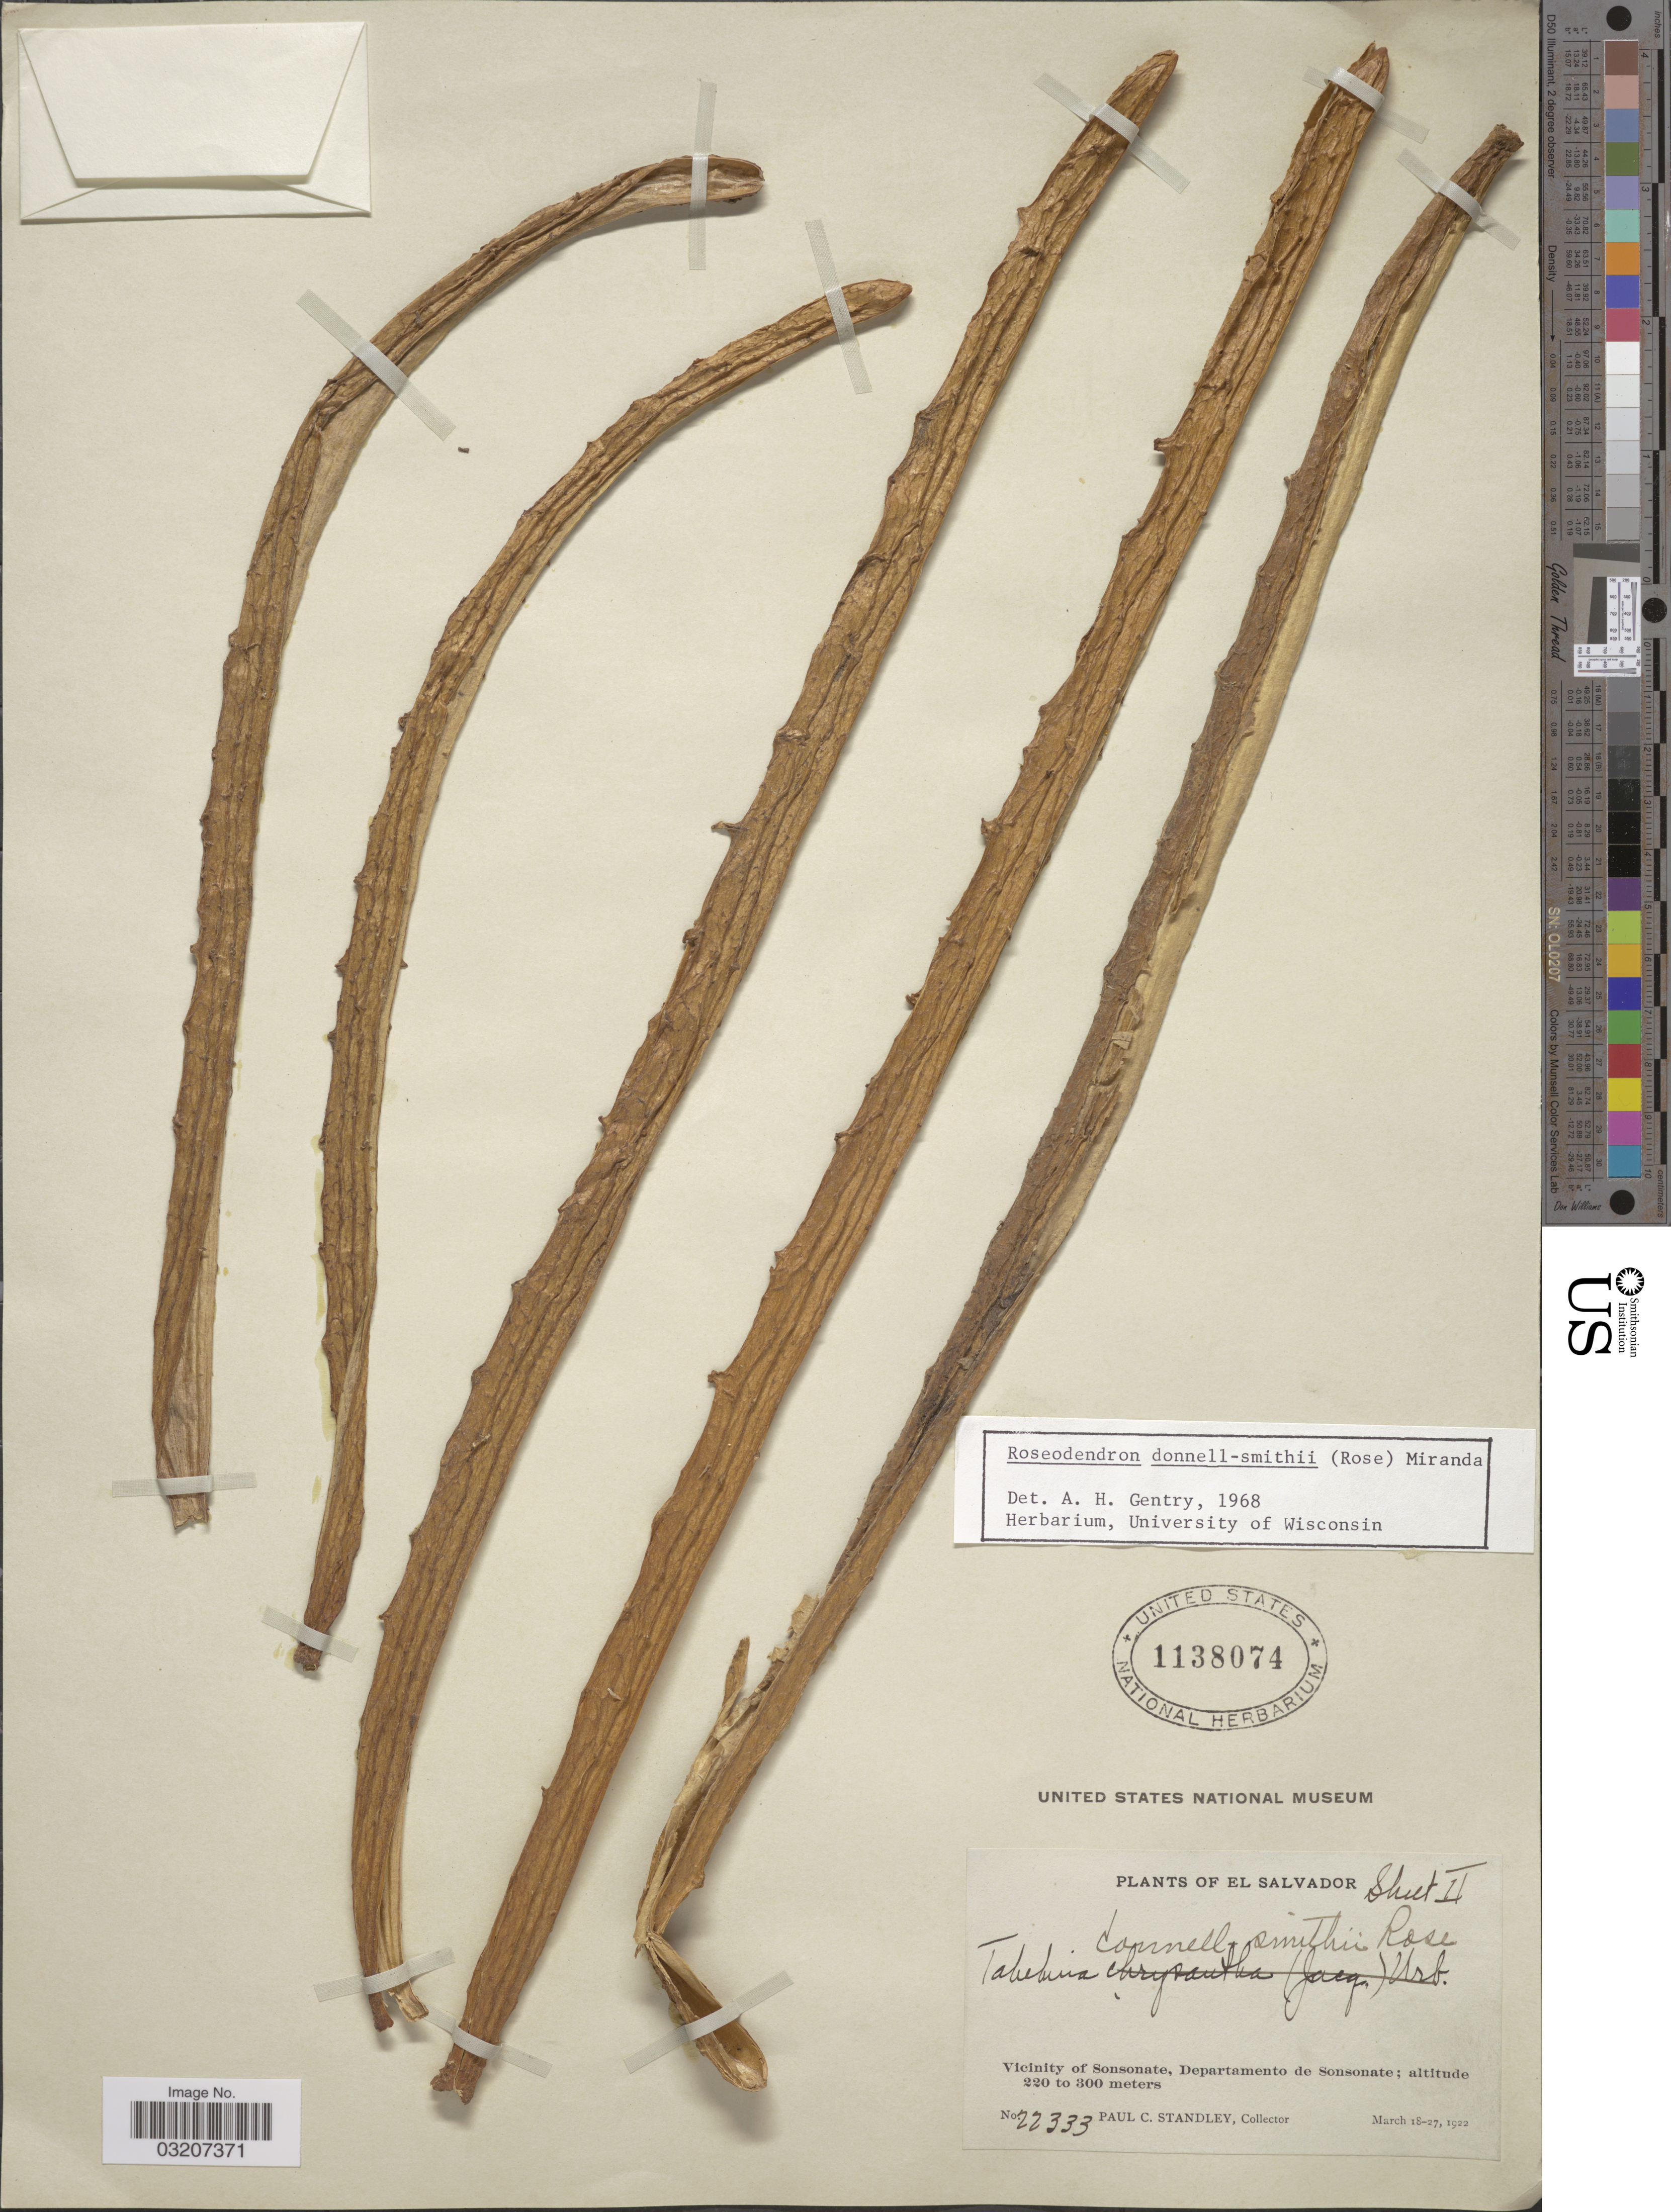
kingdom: Plantae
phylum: Tracheophyta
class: Magnoliopsida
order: Lamiales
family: Bignoniaceae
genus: Roseodendron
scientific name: Roseodendron donnell-smithii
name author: (Rose) Miranda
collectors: P. C. Standley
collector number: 22333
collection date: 1922-03-18/1922-03-27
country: El Salvador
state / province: Sonsonate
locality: Vicinity of Sonsonate, Departamento de Sonsonate.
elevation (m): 220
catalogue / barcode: US 1138074